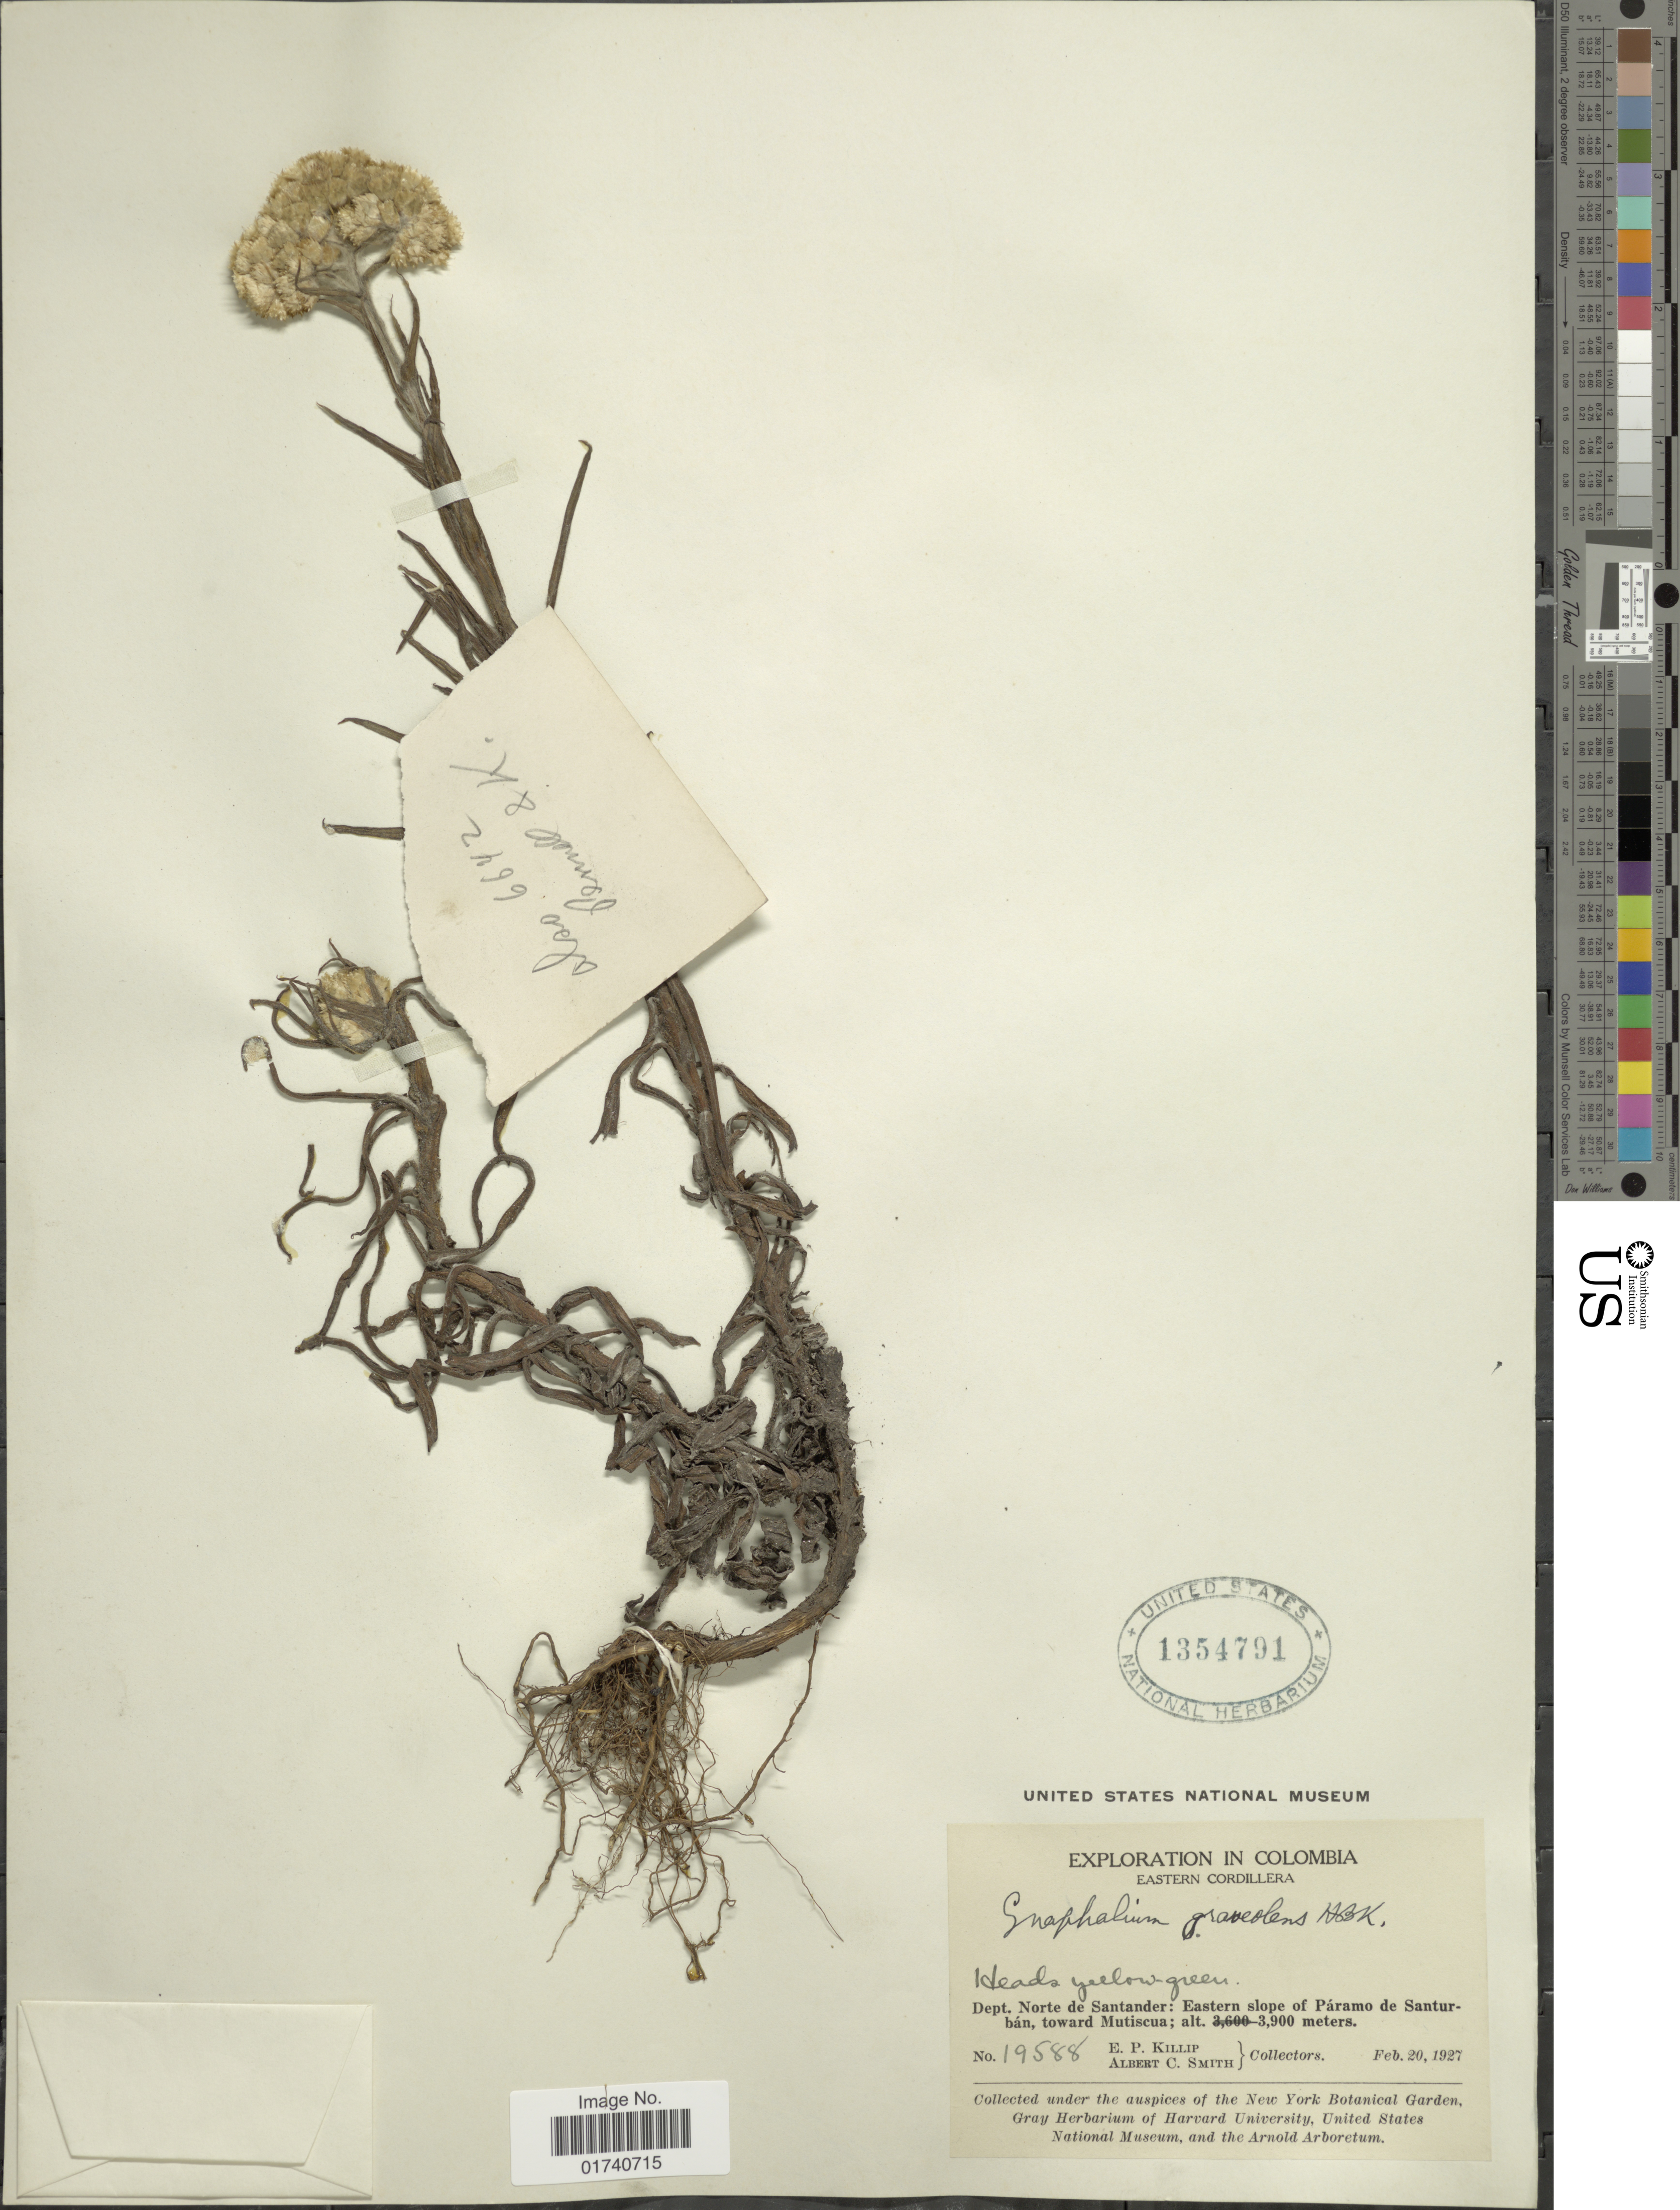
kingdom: Plantae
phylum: Tracheophyta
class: Magnoliopsida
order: Asterales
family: Asteraceae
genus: Pseudognaphalium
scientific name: Pseudognaphalium graveolens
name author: Anderb.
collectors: E. P. Killip & A. C. Smith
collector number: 19588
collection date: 1927-02-20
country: Colombia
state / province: Norte de Santander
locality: Dept. Norte de Santander: Eastern slope of Paramo de Santurban, toward Mutiscua.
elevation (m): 3900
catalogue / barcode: US 1354791